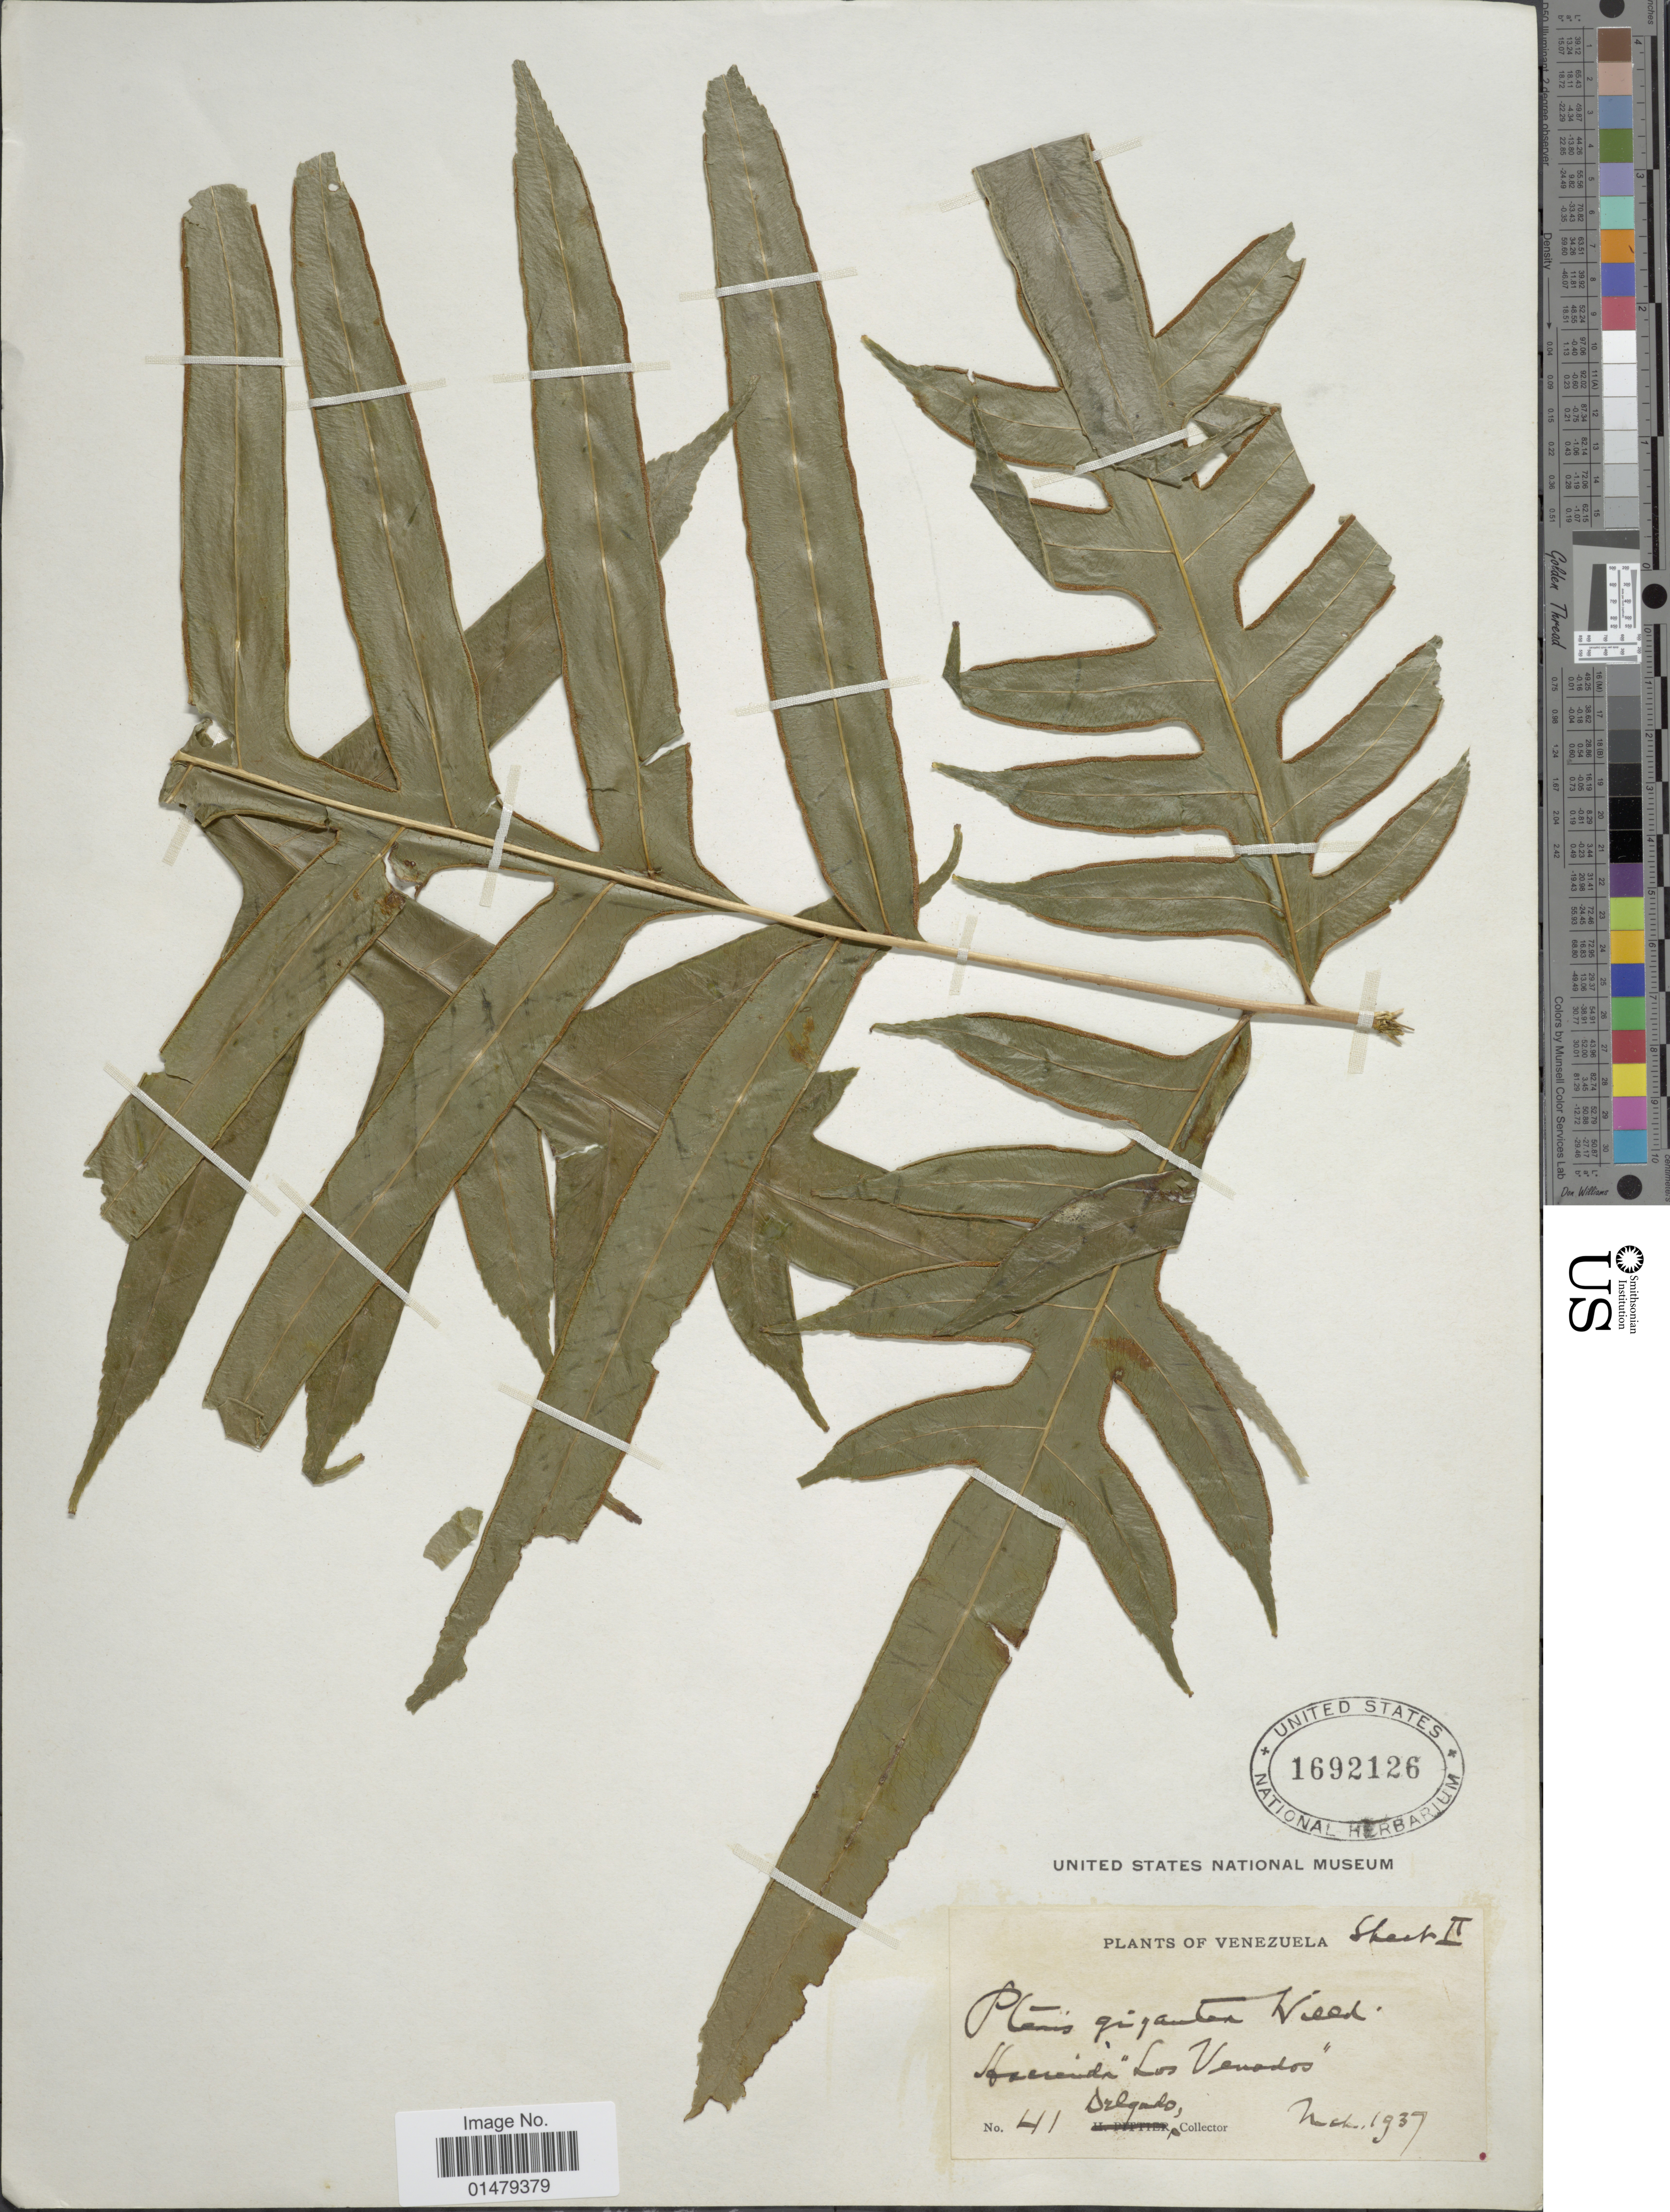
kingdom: Plantae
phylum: Tracheophyta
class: Polypodiopsida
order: Polypodiales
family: Pteridaceae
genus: Pteris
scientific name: Pteris gigantea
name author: Willd.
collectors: Delgado, --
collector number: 41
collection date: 1937-03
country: Venezuela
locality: Hacienda 'Los Venados'.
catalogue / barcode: US 1692126